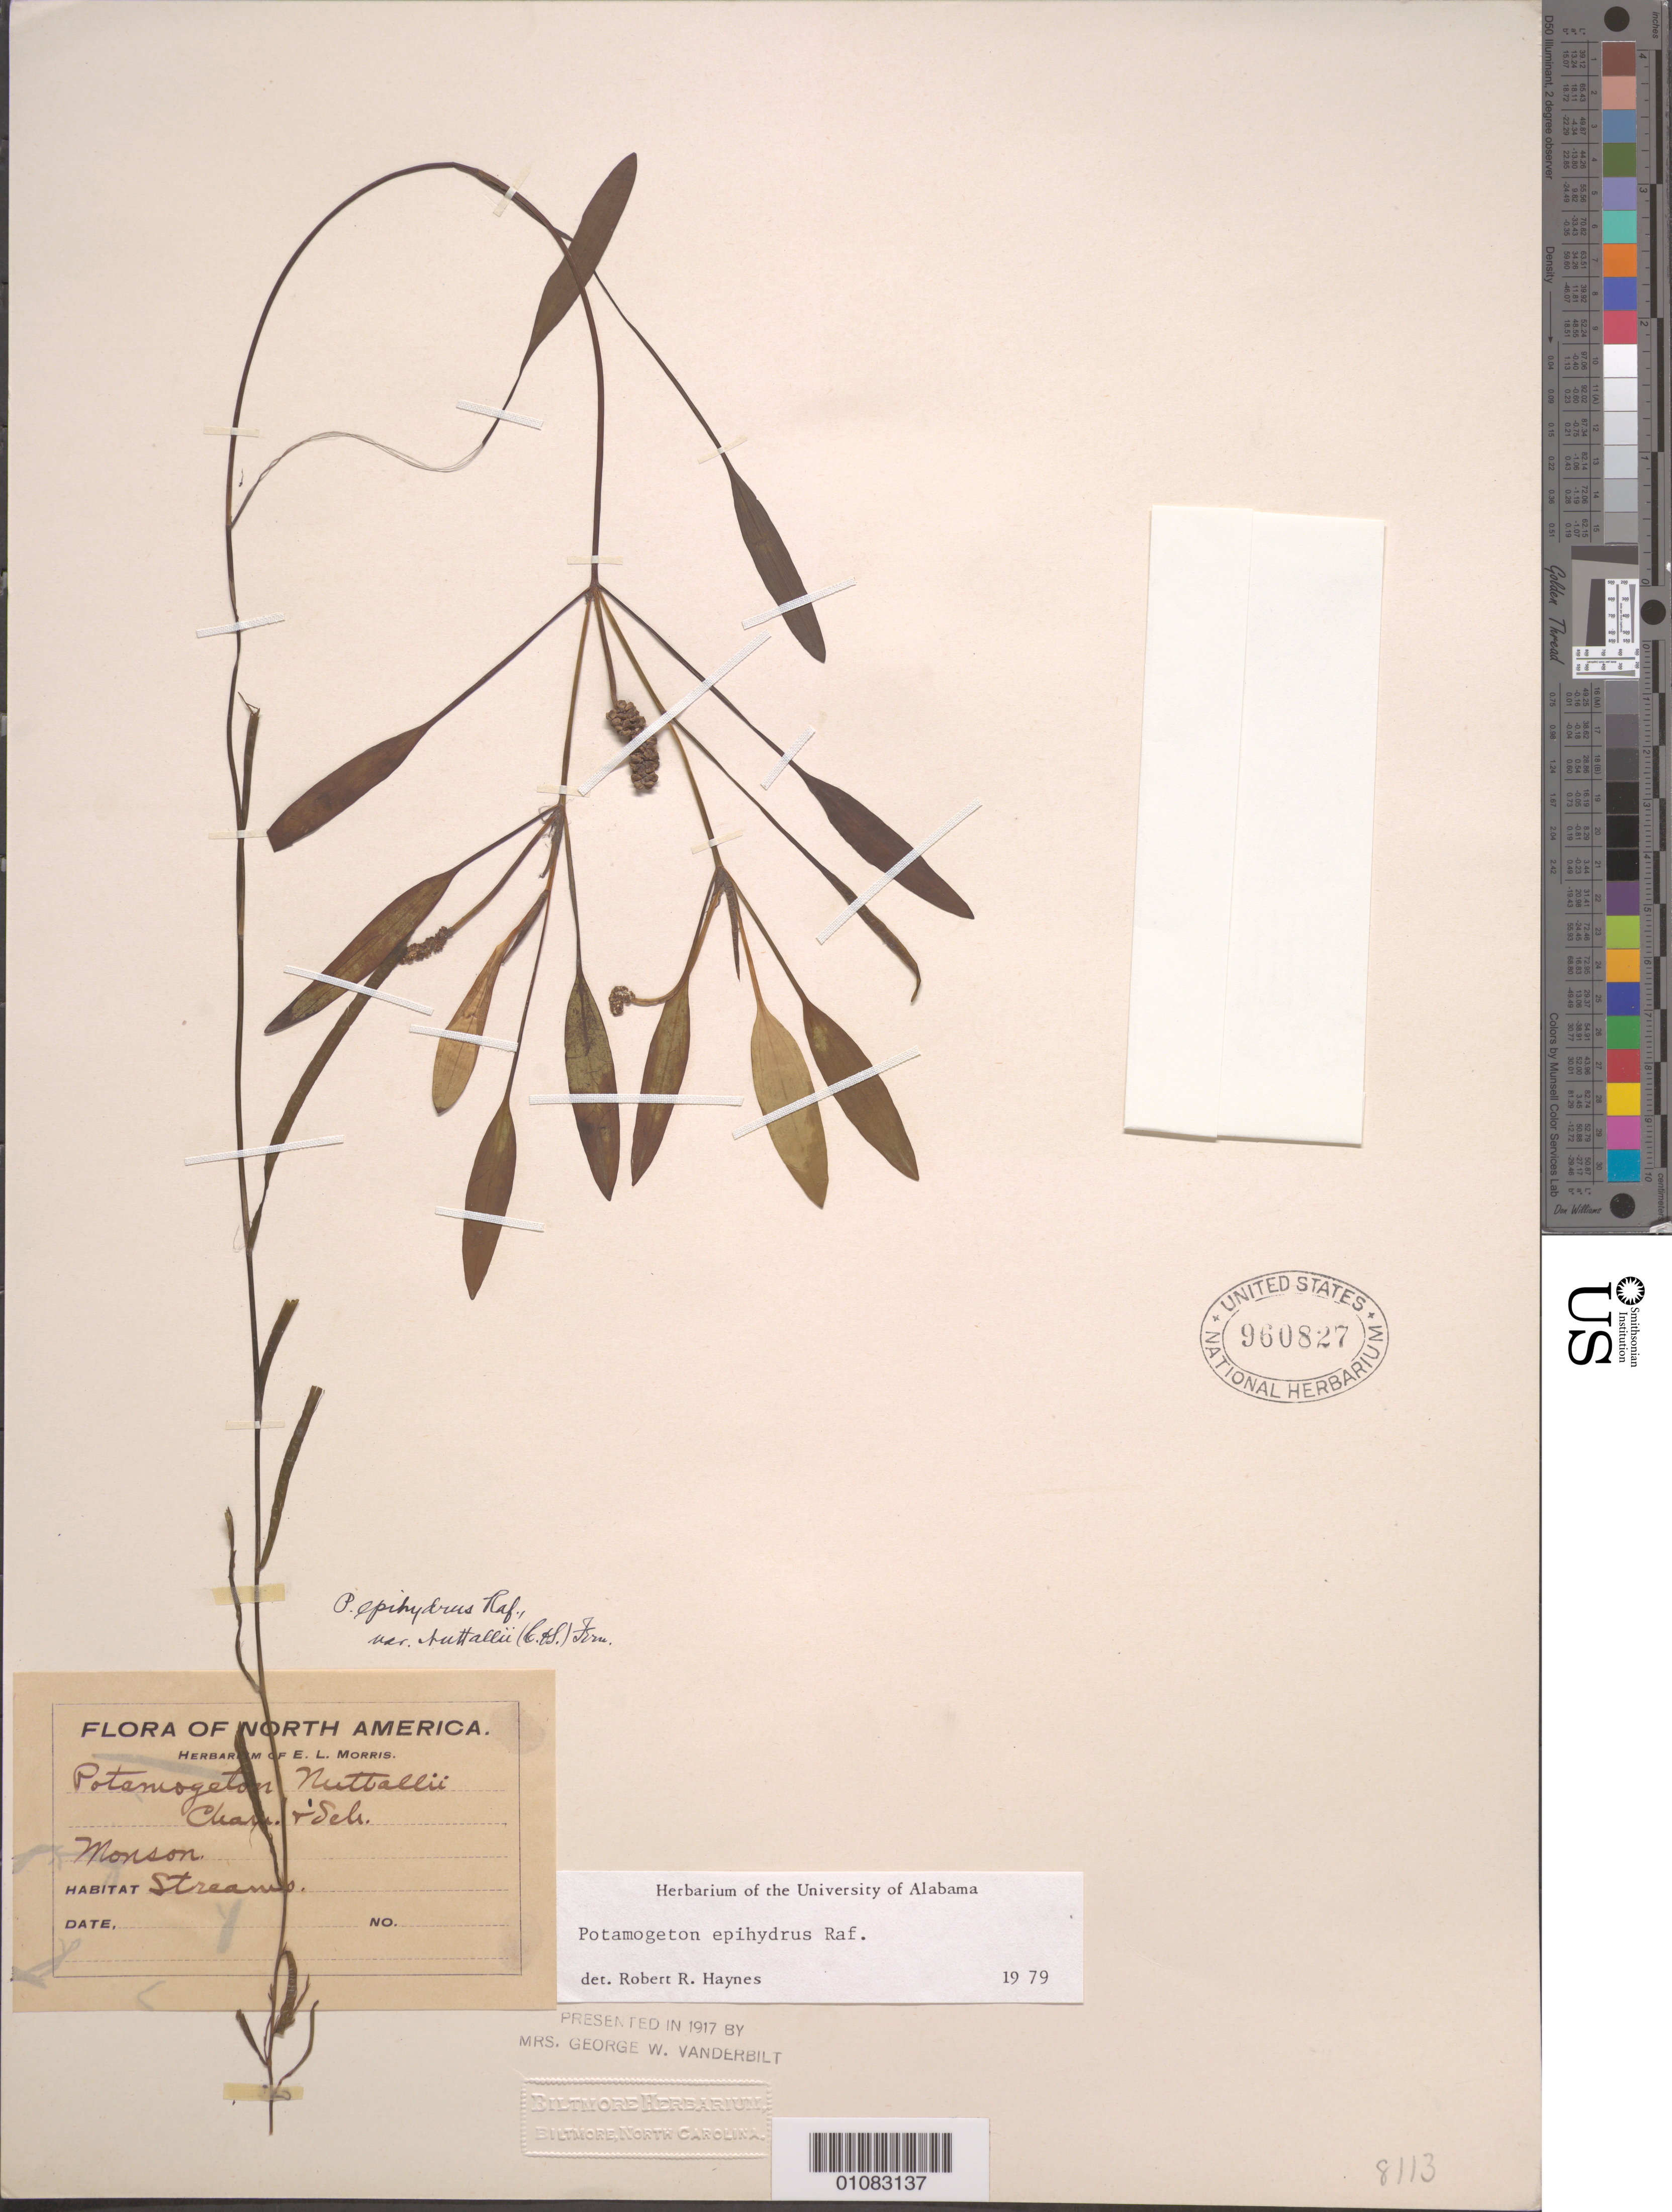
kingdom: Plantae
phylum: Tracheophyta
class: Liliopsida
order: Alismatales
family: Potamogetonaceae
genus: Potamogeton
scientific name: Potamogeton epihydrus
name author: Raf.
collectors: ex herb. E.L. Morris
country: United States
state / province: Massachusetts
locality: Monson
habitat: Streams.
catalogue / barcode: US 960827